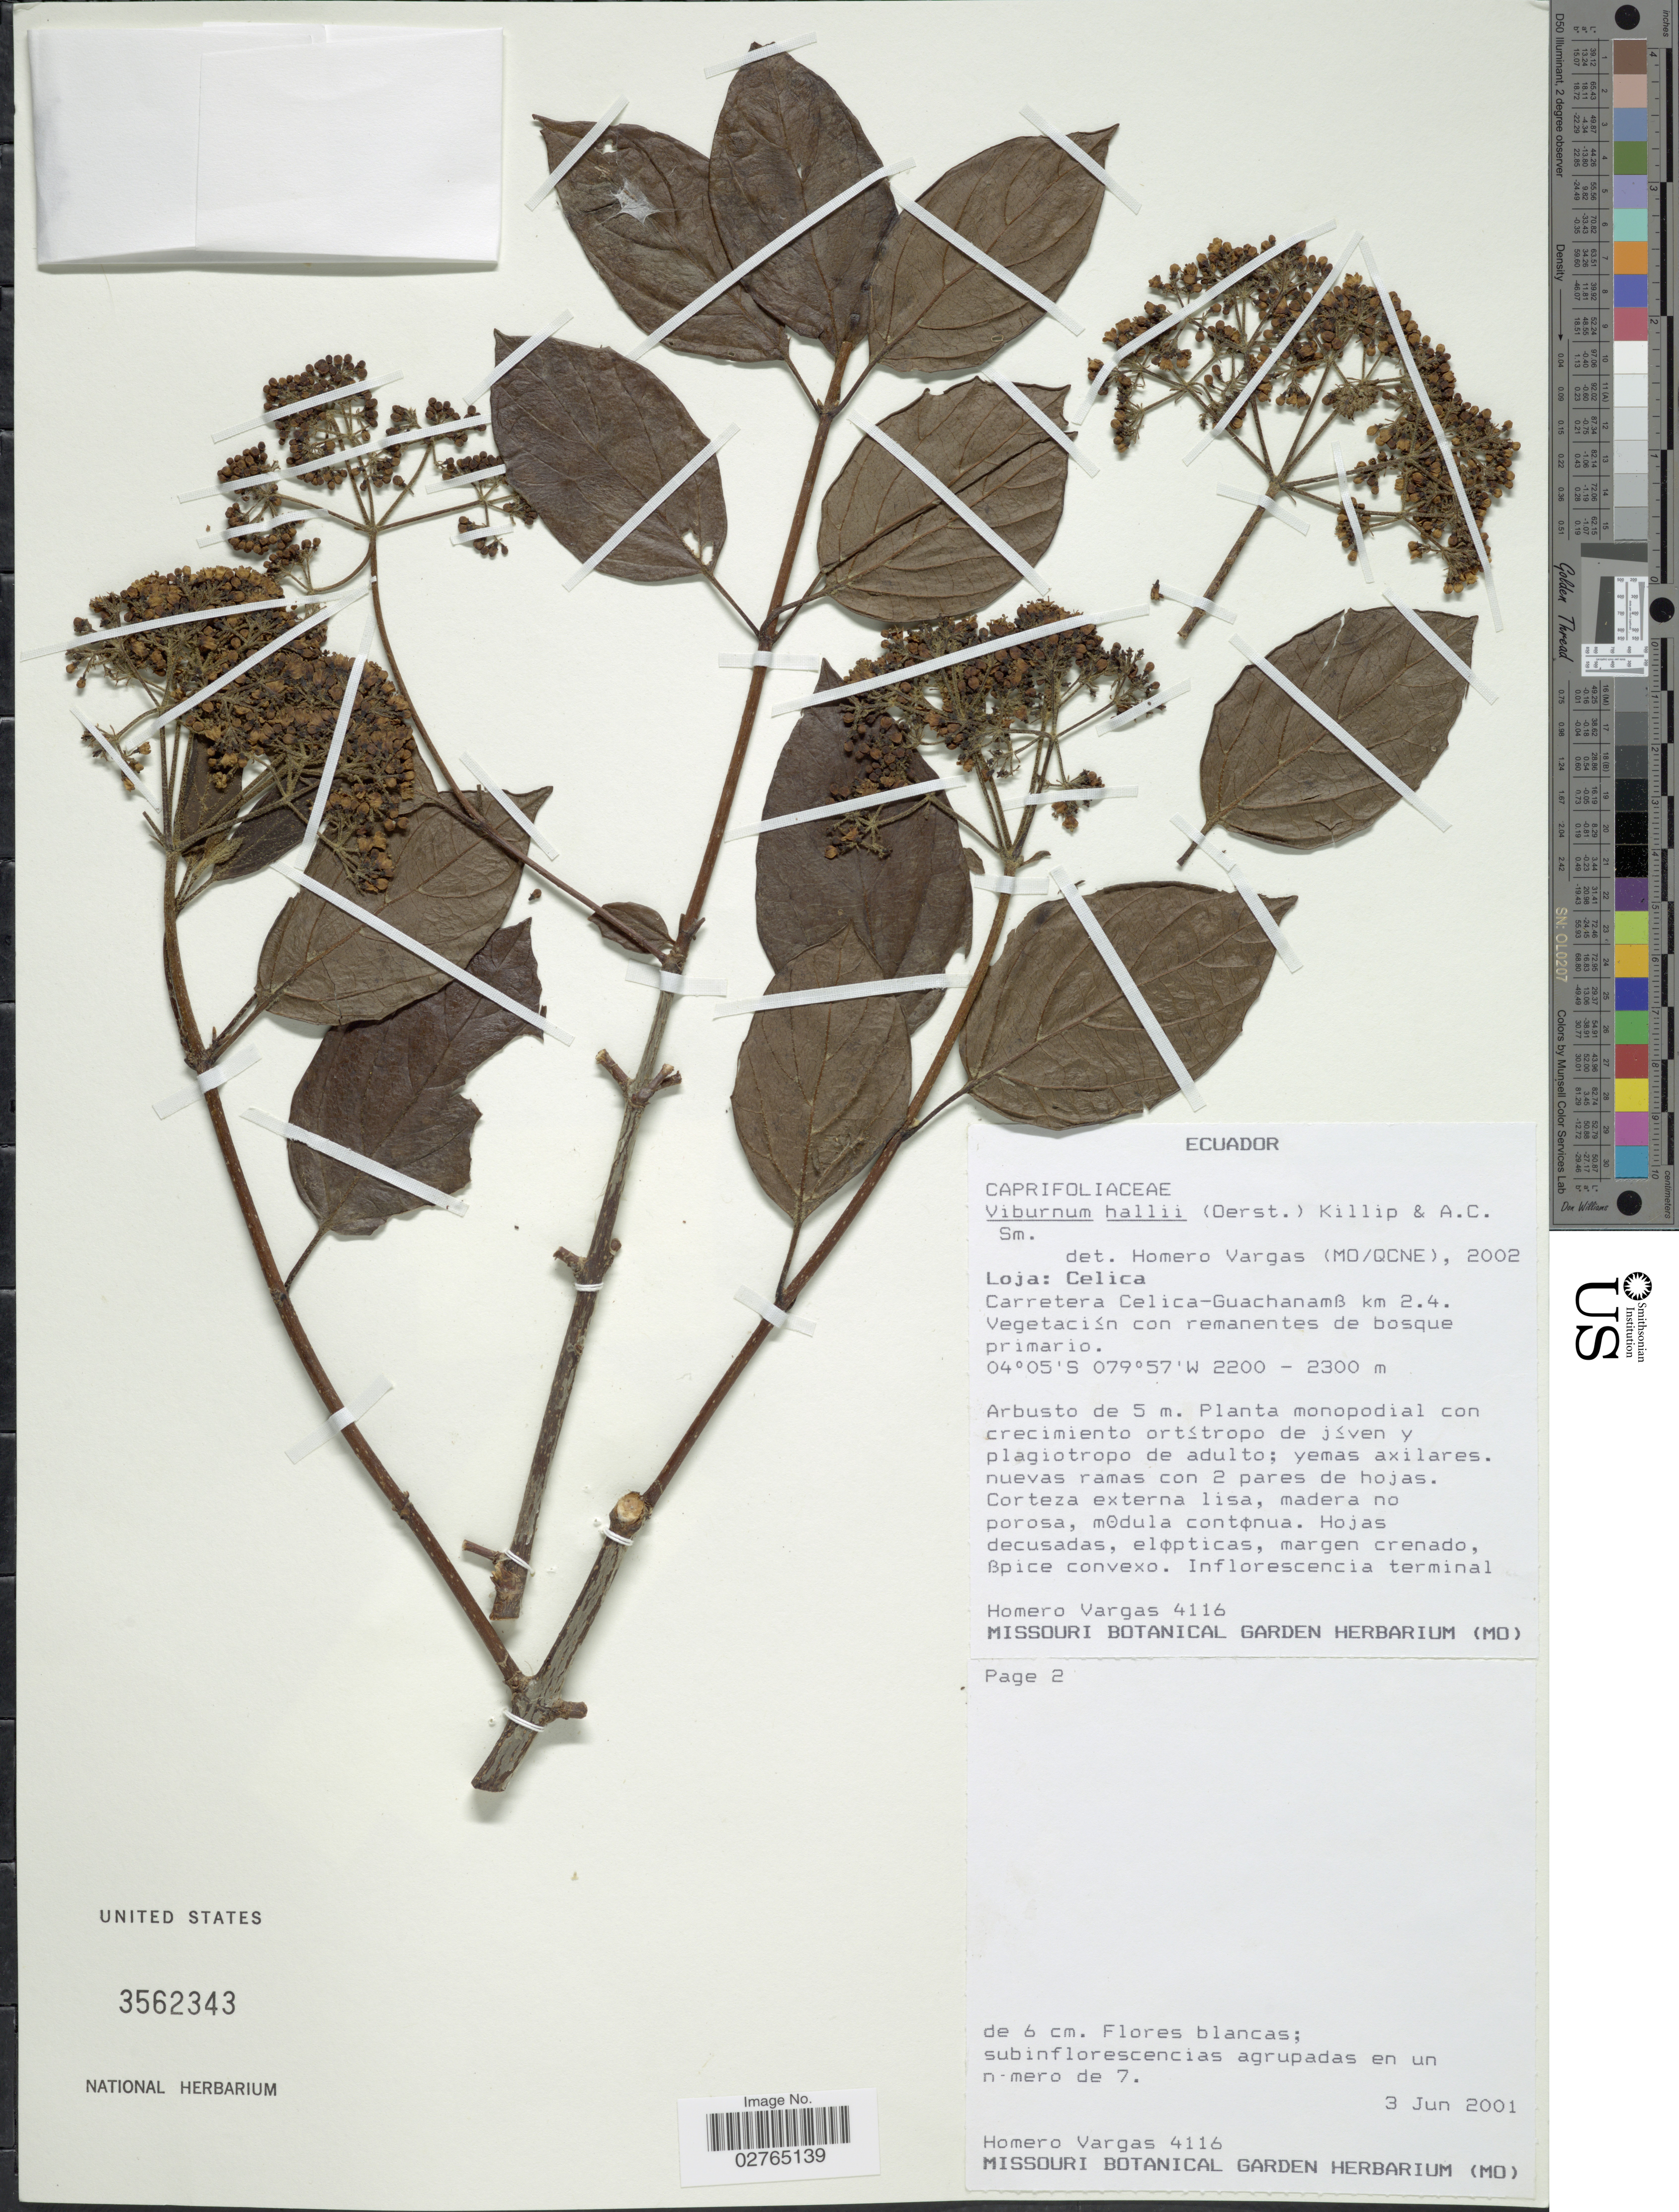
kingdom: Plantae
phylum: Tracheophyta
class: Magnoliopsida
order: Dipsacales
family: Viburnaceae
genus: Viburnum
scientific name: Viburnum hallii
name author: (Oerst.) Killip & A.C. Sm.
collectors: H. Vargas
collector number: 4116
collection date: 2001-06-03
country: Ecuador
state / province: Loja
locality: Celica. Carretera Celica-Guachanamß km 2.4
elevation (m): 2200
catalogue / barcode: US 3562343